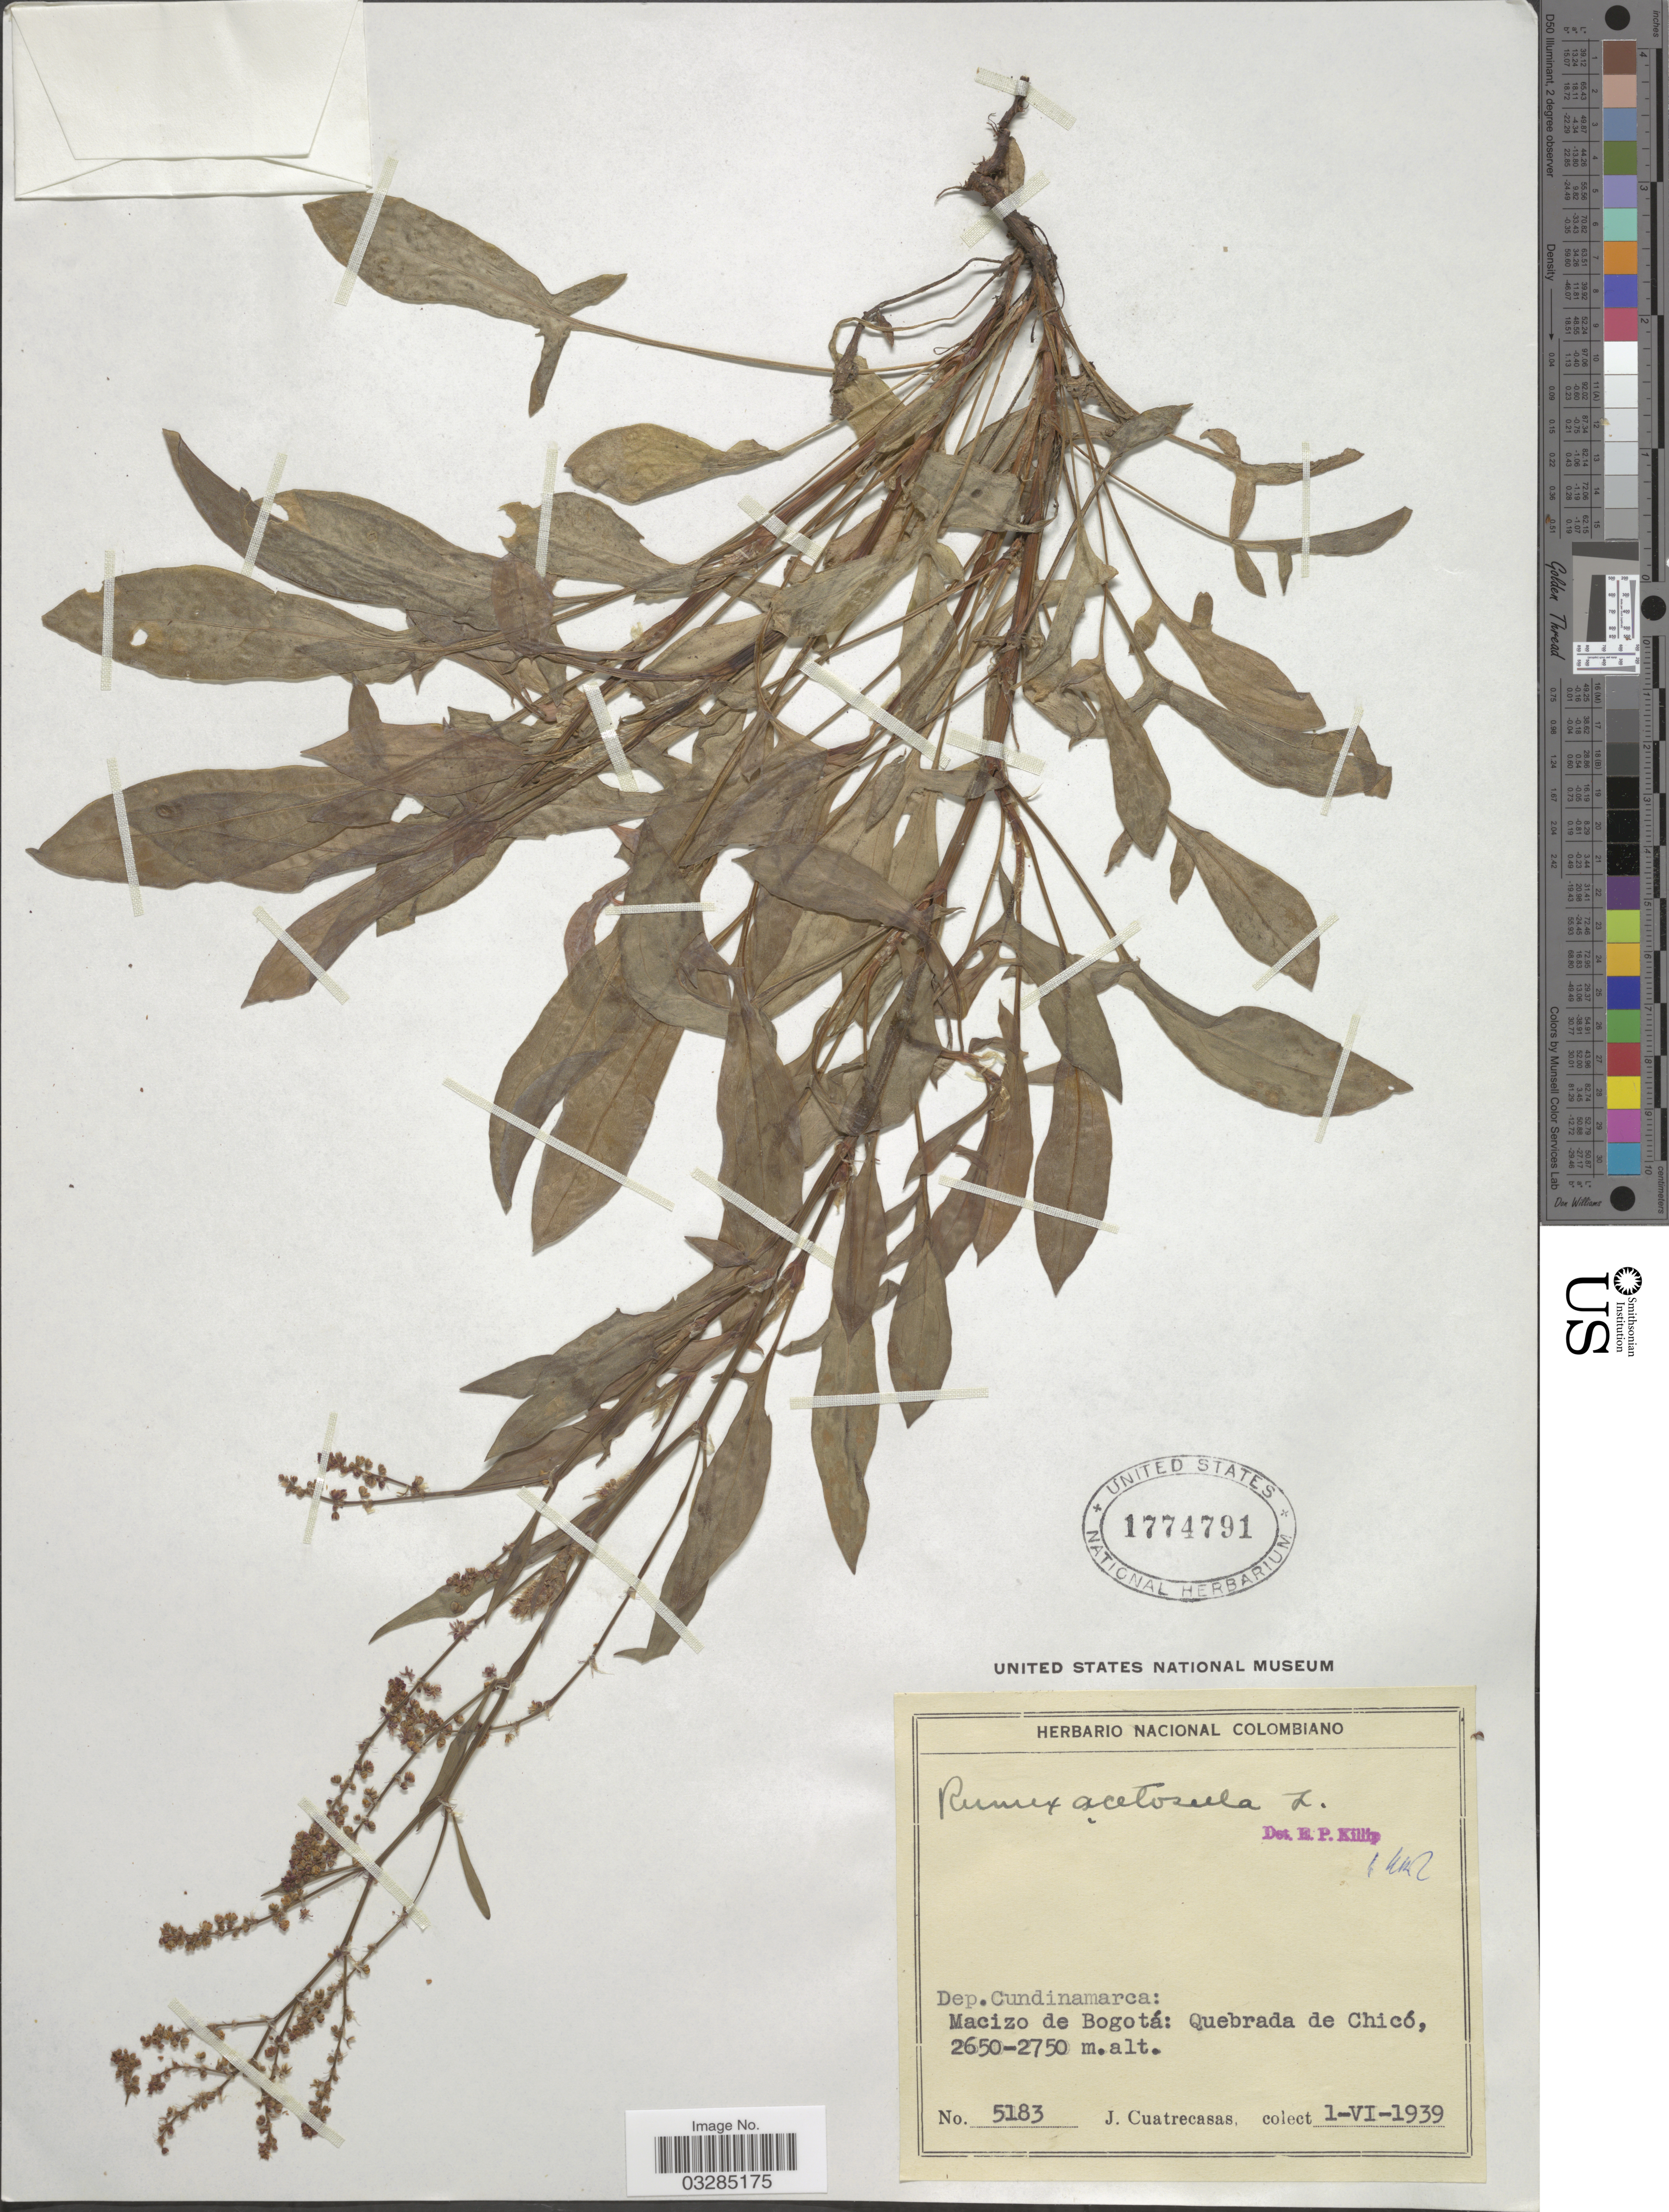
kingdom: Plantae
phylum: Tracheophyta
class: Magnoliopsida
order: Caryophyllales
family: Polygonaceae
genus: Rumex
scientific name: Rumex acetosella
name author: L.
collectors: Cuatrecasas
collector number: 5183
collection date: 1939-06-01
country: Colombia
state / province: Cundinamarca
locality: Dep. Cundinamarca: Macizo de Bogotá: Quebrada de Chicó.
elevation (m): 2650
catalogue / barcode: US 1774791